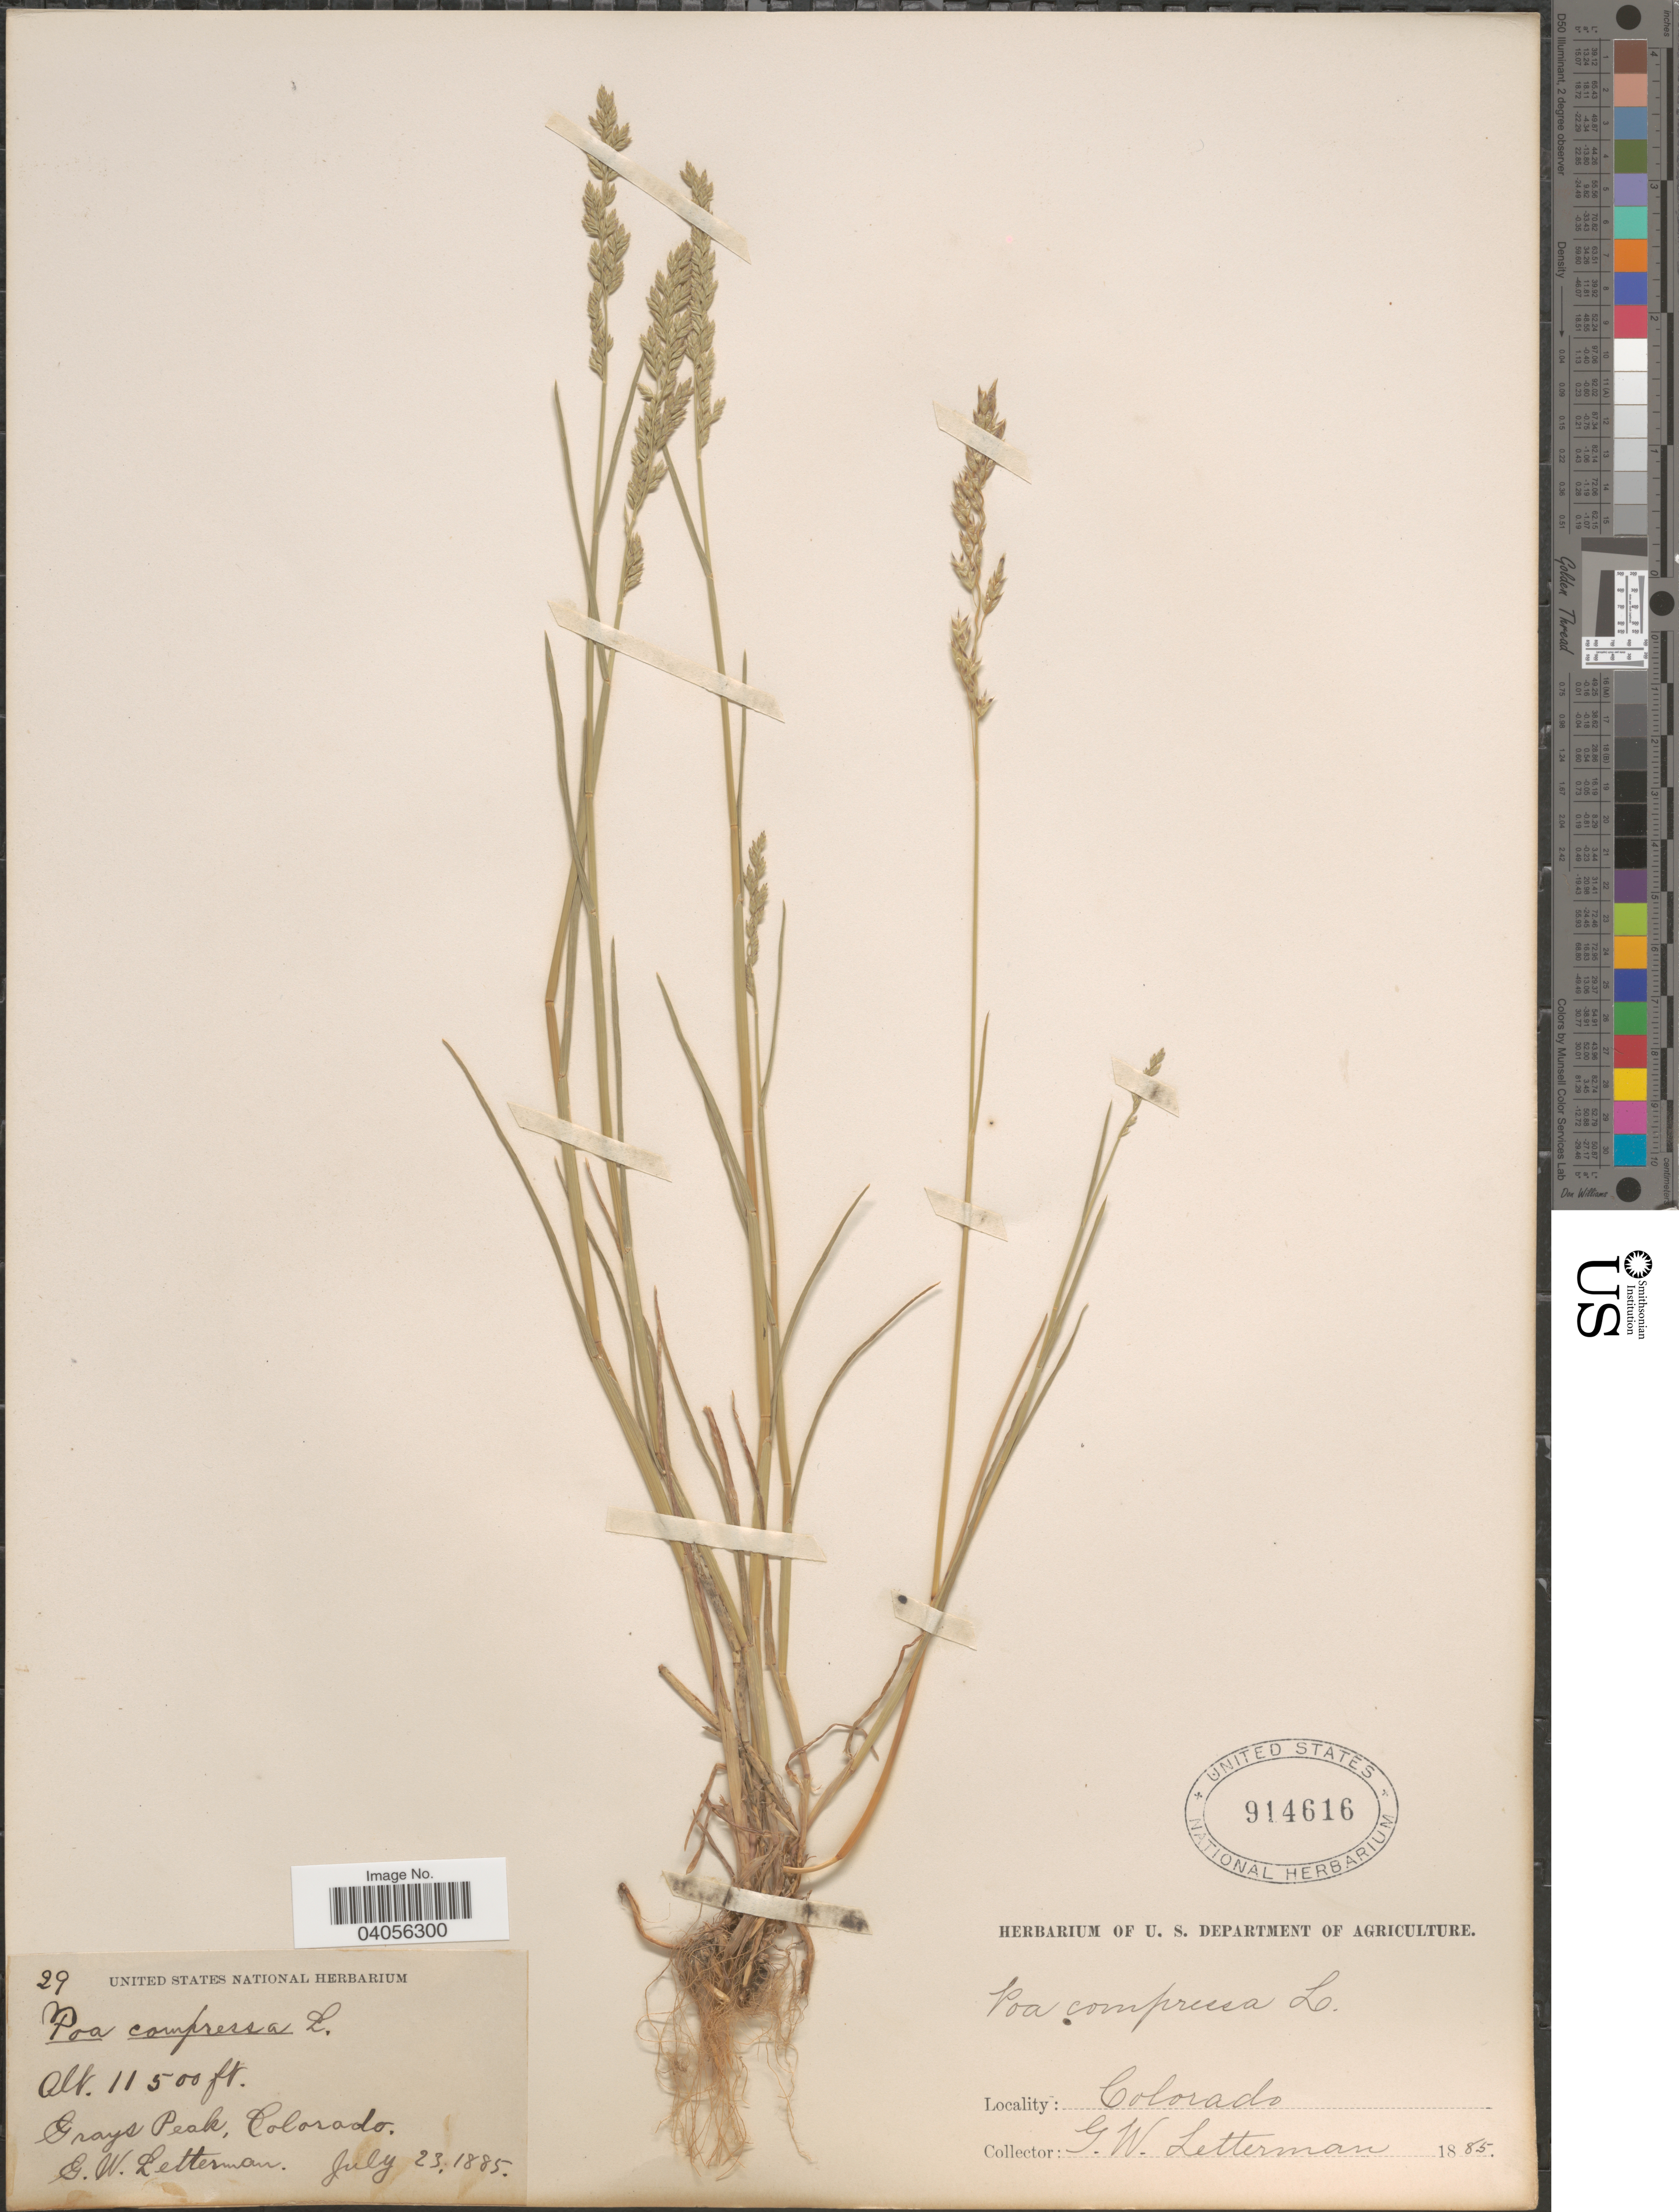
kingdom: Plantae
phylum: Tracheophyta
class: Liliopsida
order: Poales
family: Poaceae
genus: Poa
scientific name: Poa compressa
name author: L.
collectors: G. W. Letterman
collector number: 29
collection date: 1885-07-23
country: United States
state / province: Colorado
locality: Grays Peak.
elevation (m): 3505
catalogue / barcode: US 914616